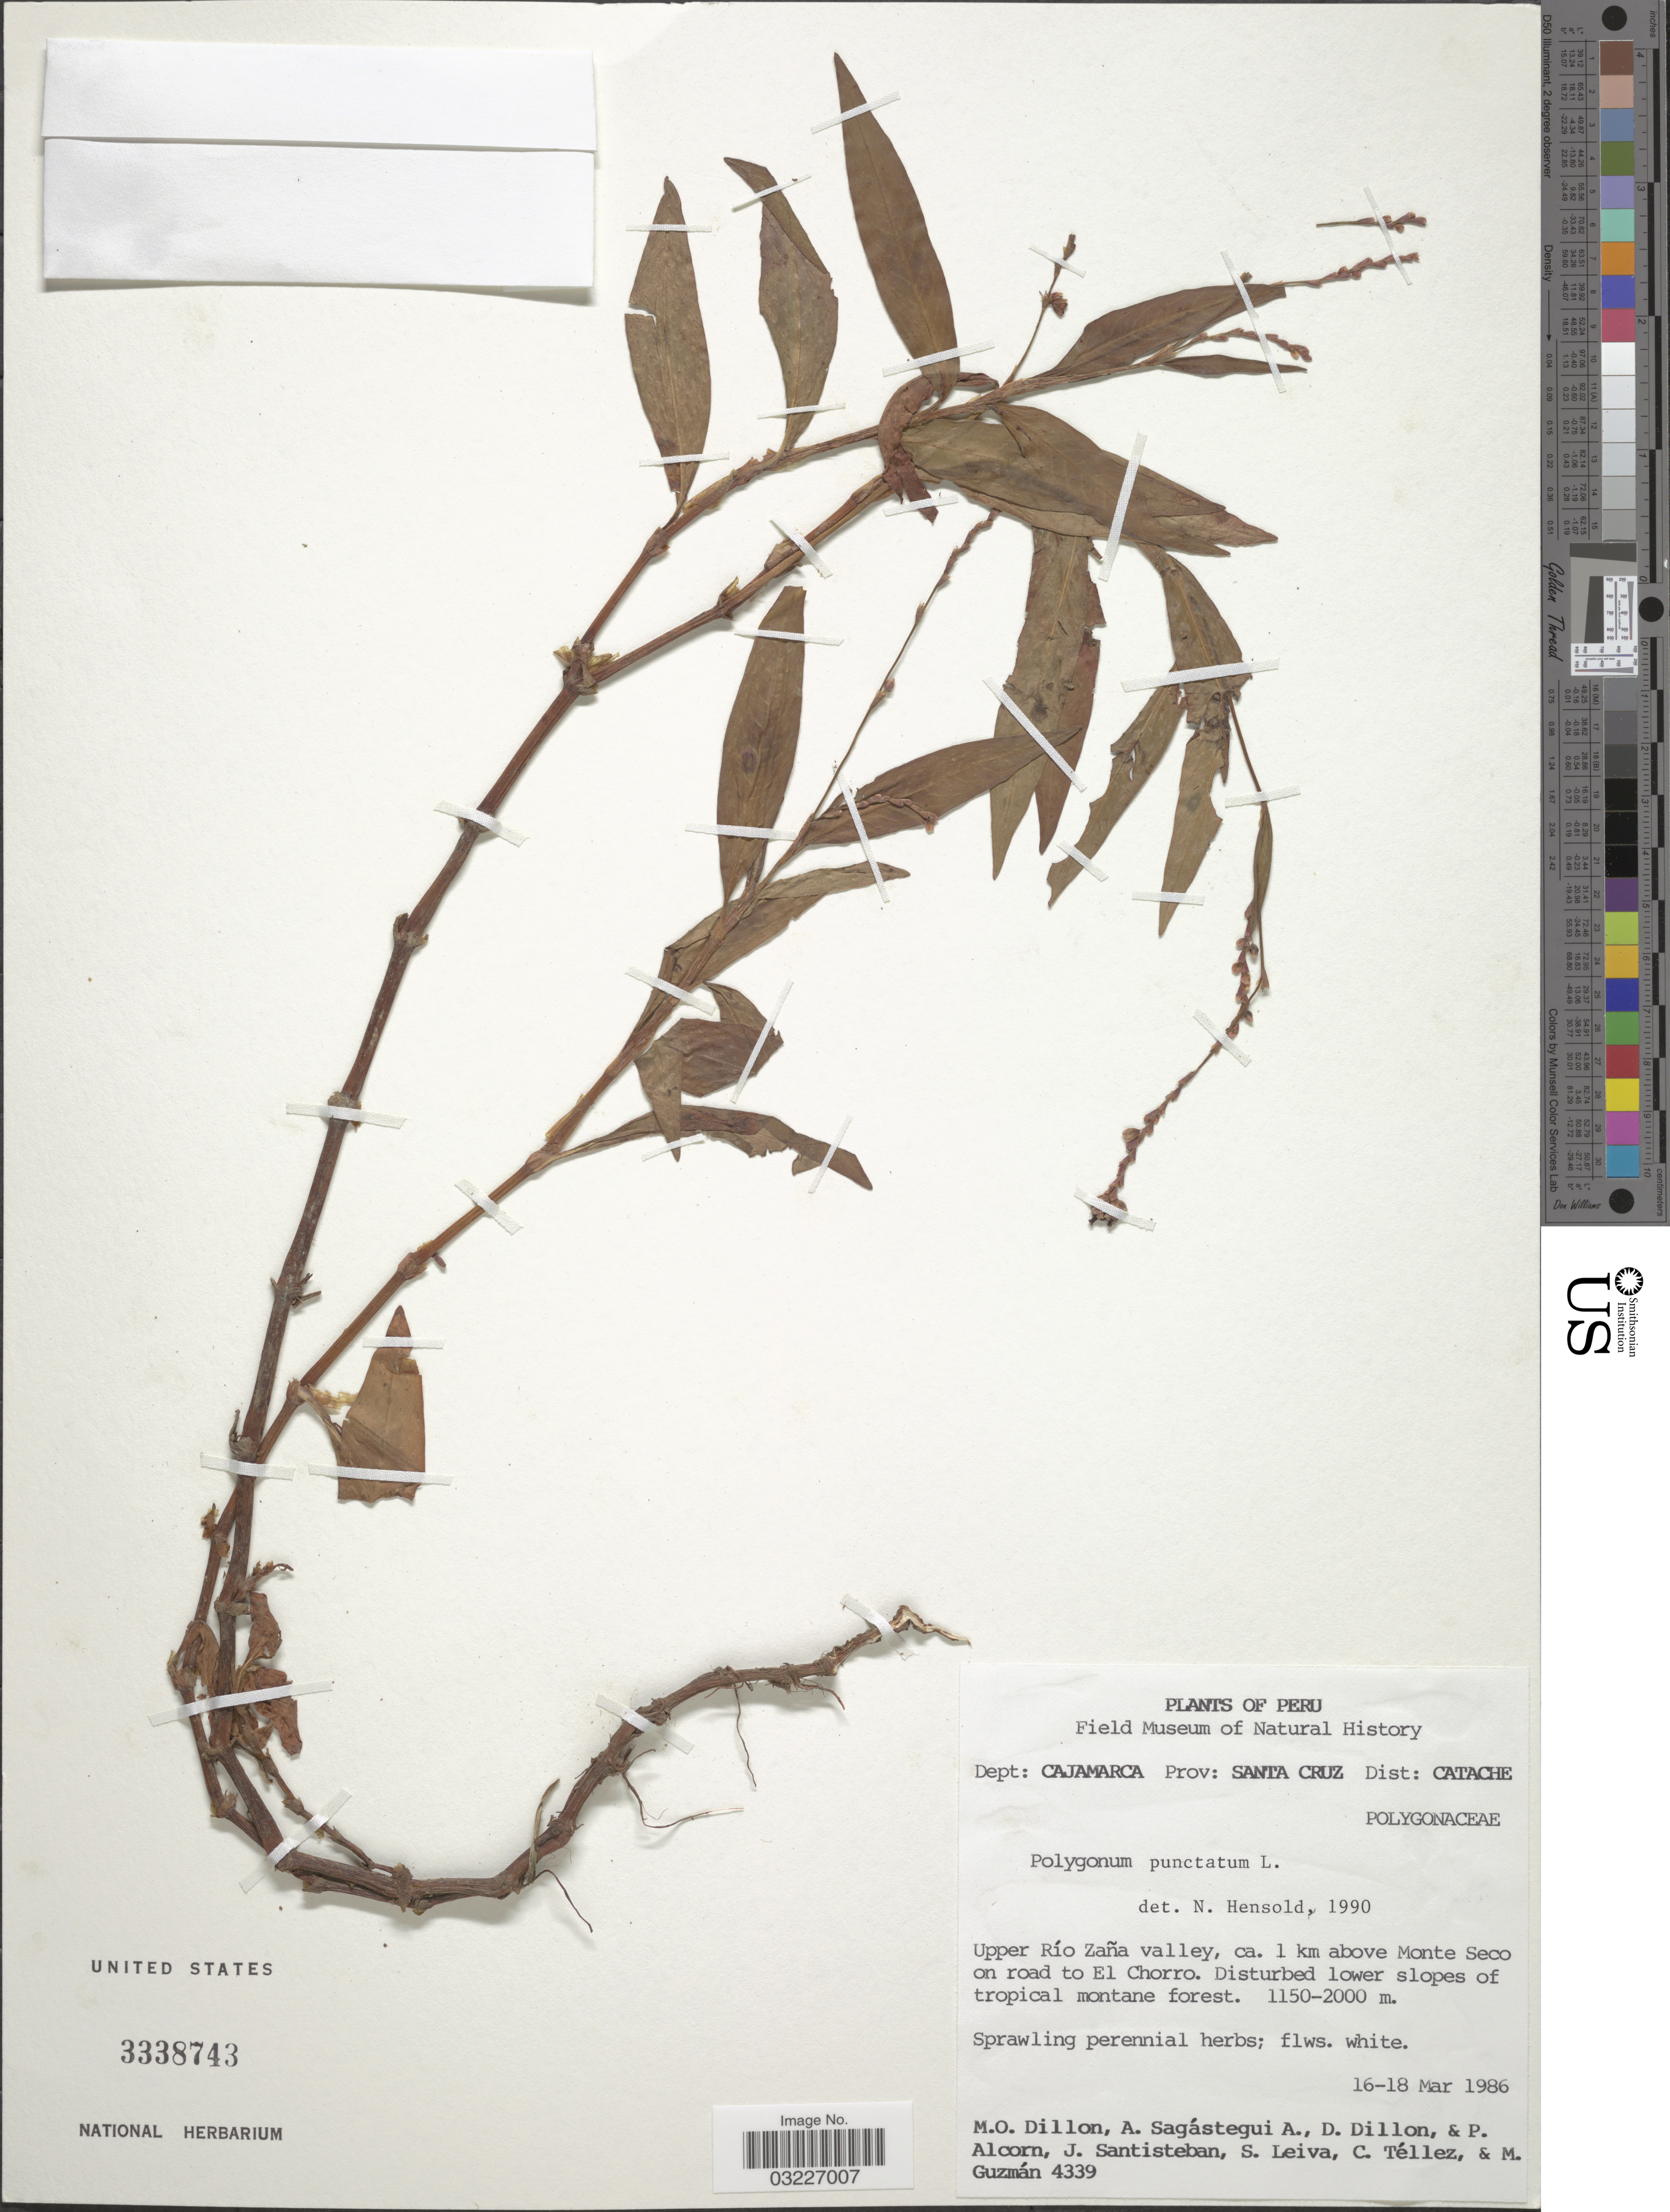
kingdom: Plantae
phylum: Tracheophyta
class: Magnoliopsida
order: Caryophyllales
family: Polygonaceae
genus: Polygonum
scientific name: Polygonum opelousanum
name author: Riddell ex Small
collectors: M. O. Dillon, A. Sagástegui A., D. Dillon, P. Alcorn & et al.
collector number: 4339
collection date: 1986-03-16/1986-03-18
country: Peru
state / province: Cajamarca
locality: Dept: Cajamarca, Prov: Santa Cruz, Dist. Catache, Upper Río Zaña valley, ca. 1 km above Monte Seco on road to El Chorro.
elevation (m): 1150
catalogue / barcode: US 3338743